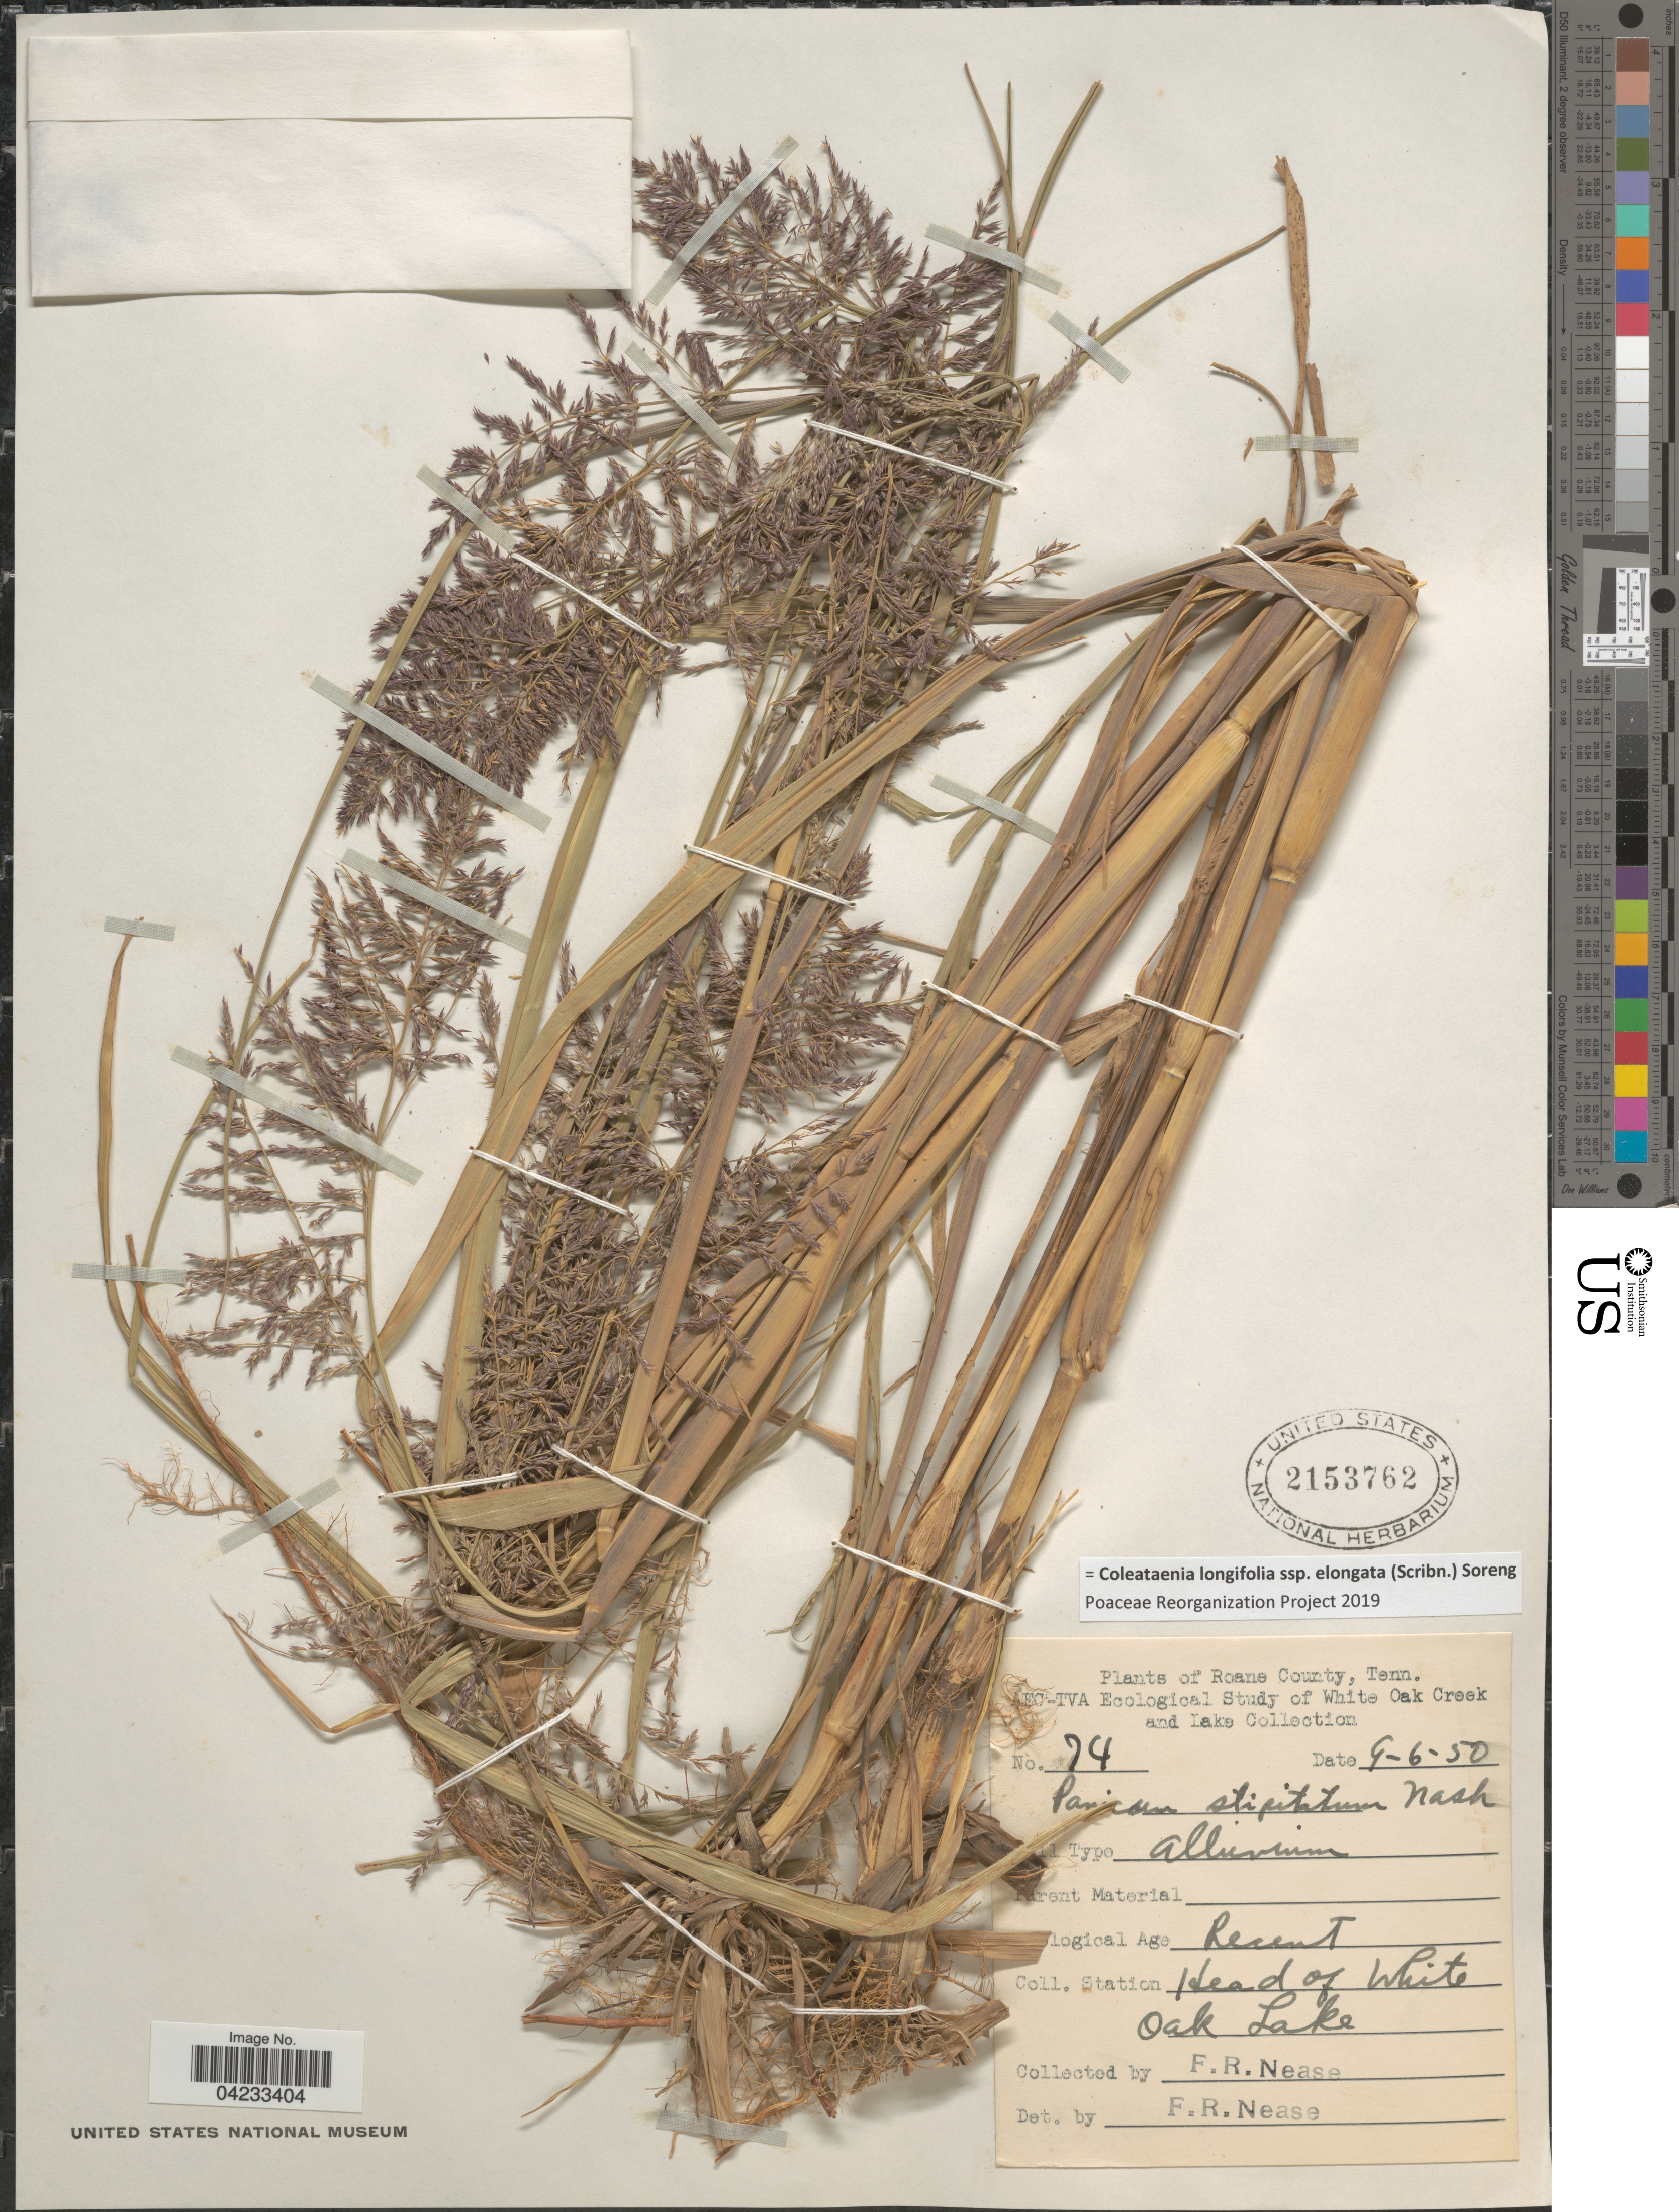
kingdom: Plantae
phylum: Tracheophyta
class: Liliopsida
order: Poales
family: Poaceae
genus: Coleataenia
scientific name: Coleataenia longifolia subsp. elongata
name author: (Scribn.) Soreng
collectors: F. Nease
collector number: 74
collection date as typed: Transcribed d/m/y: 6/9/50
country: United States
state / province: Tennessee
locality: Roane County. Head of White Oak Lake.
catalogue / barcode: US 2153762